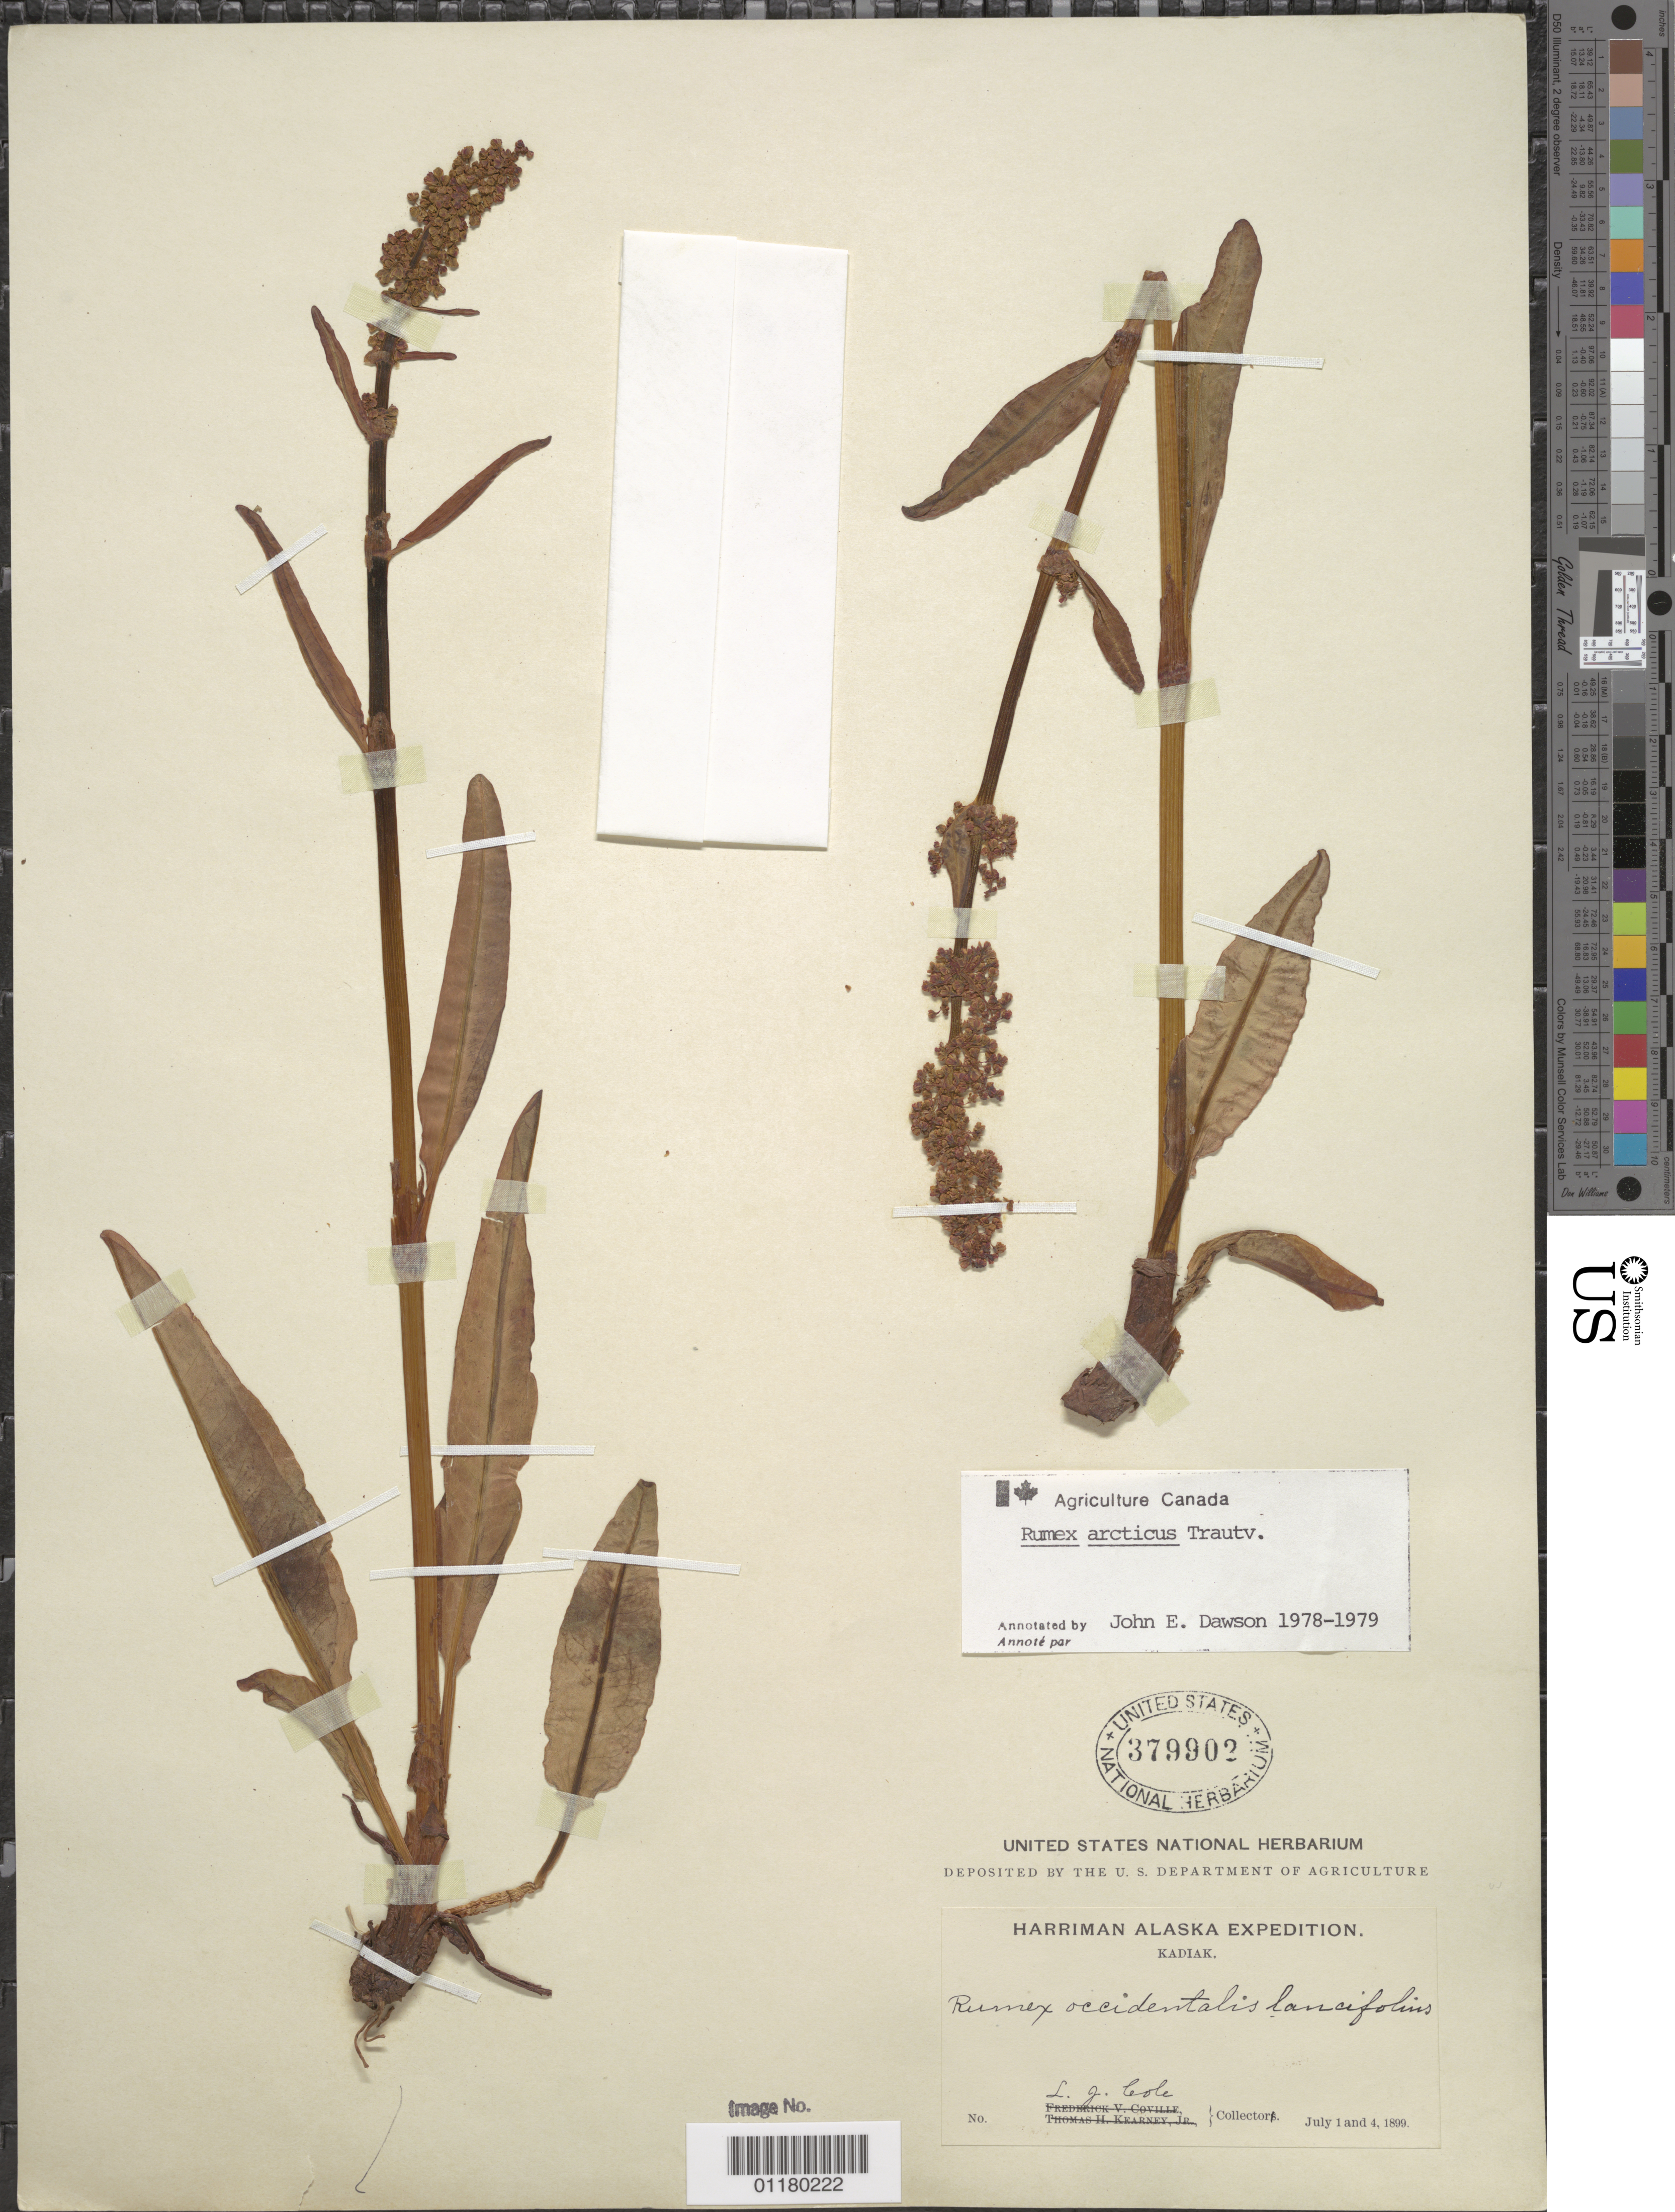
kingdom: Plantae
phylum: Tracheophyta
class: Magnoliopsida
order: Caryophyllales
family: Polygonaceae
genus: Rumex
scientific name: Rumex arcticus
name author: Trautv.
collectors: L. Cole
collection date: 1899-07-01/1899-07-04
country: United States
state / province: Alaska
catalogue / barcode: US 379902